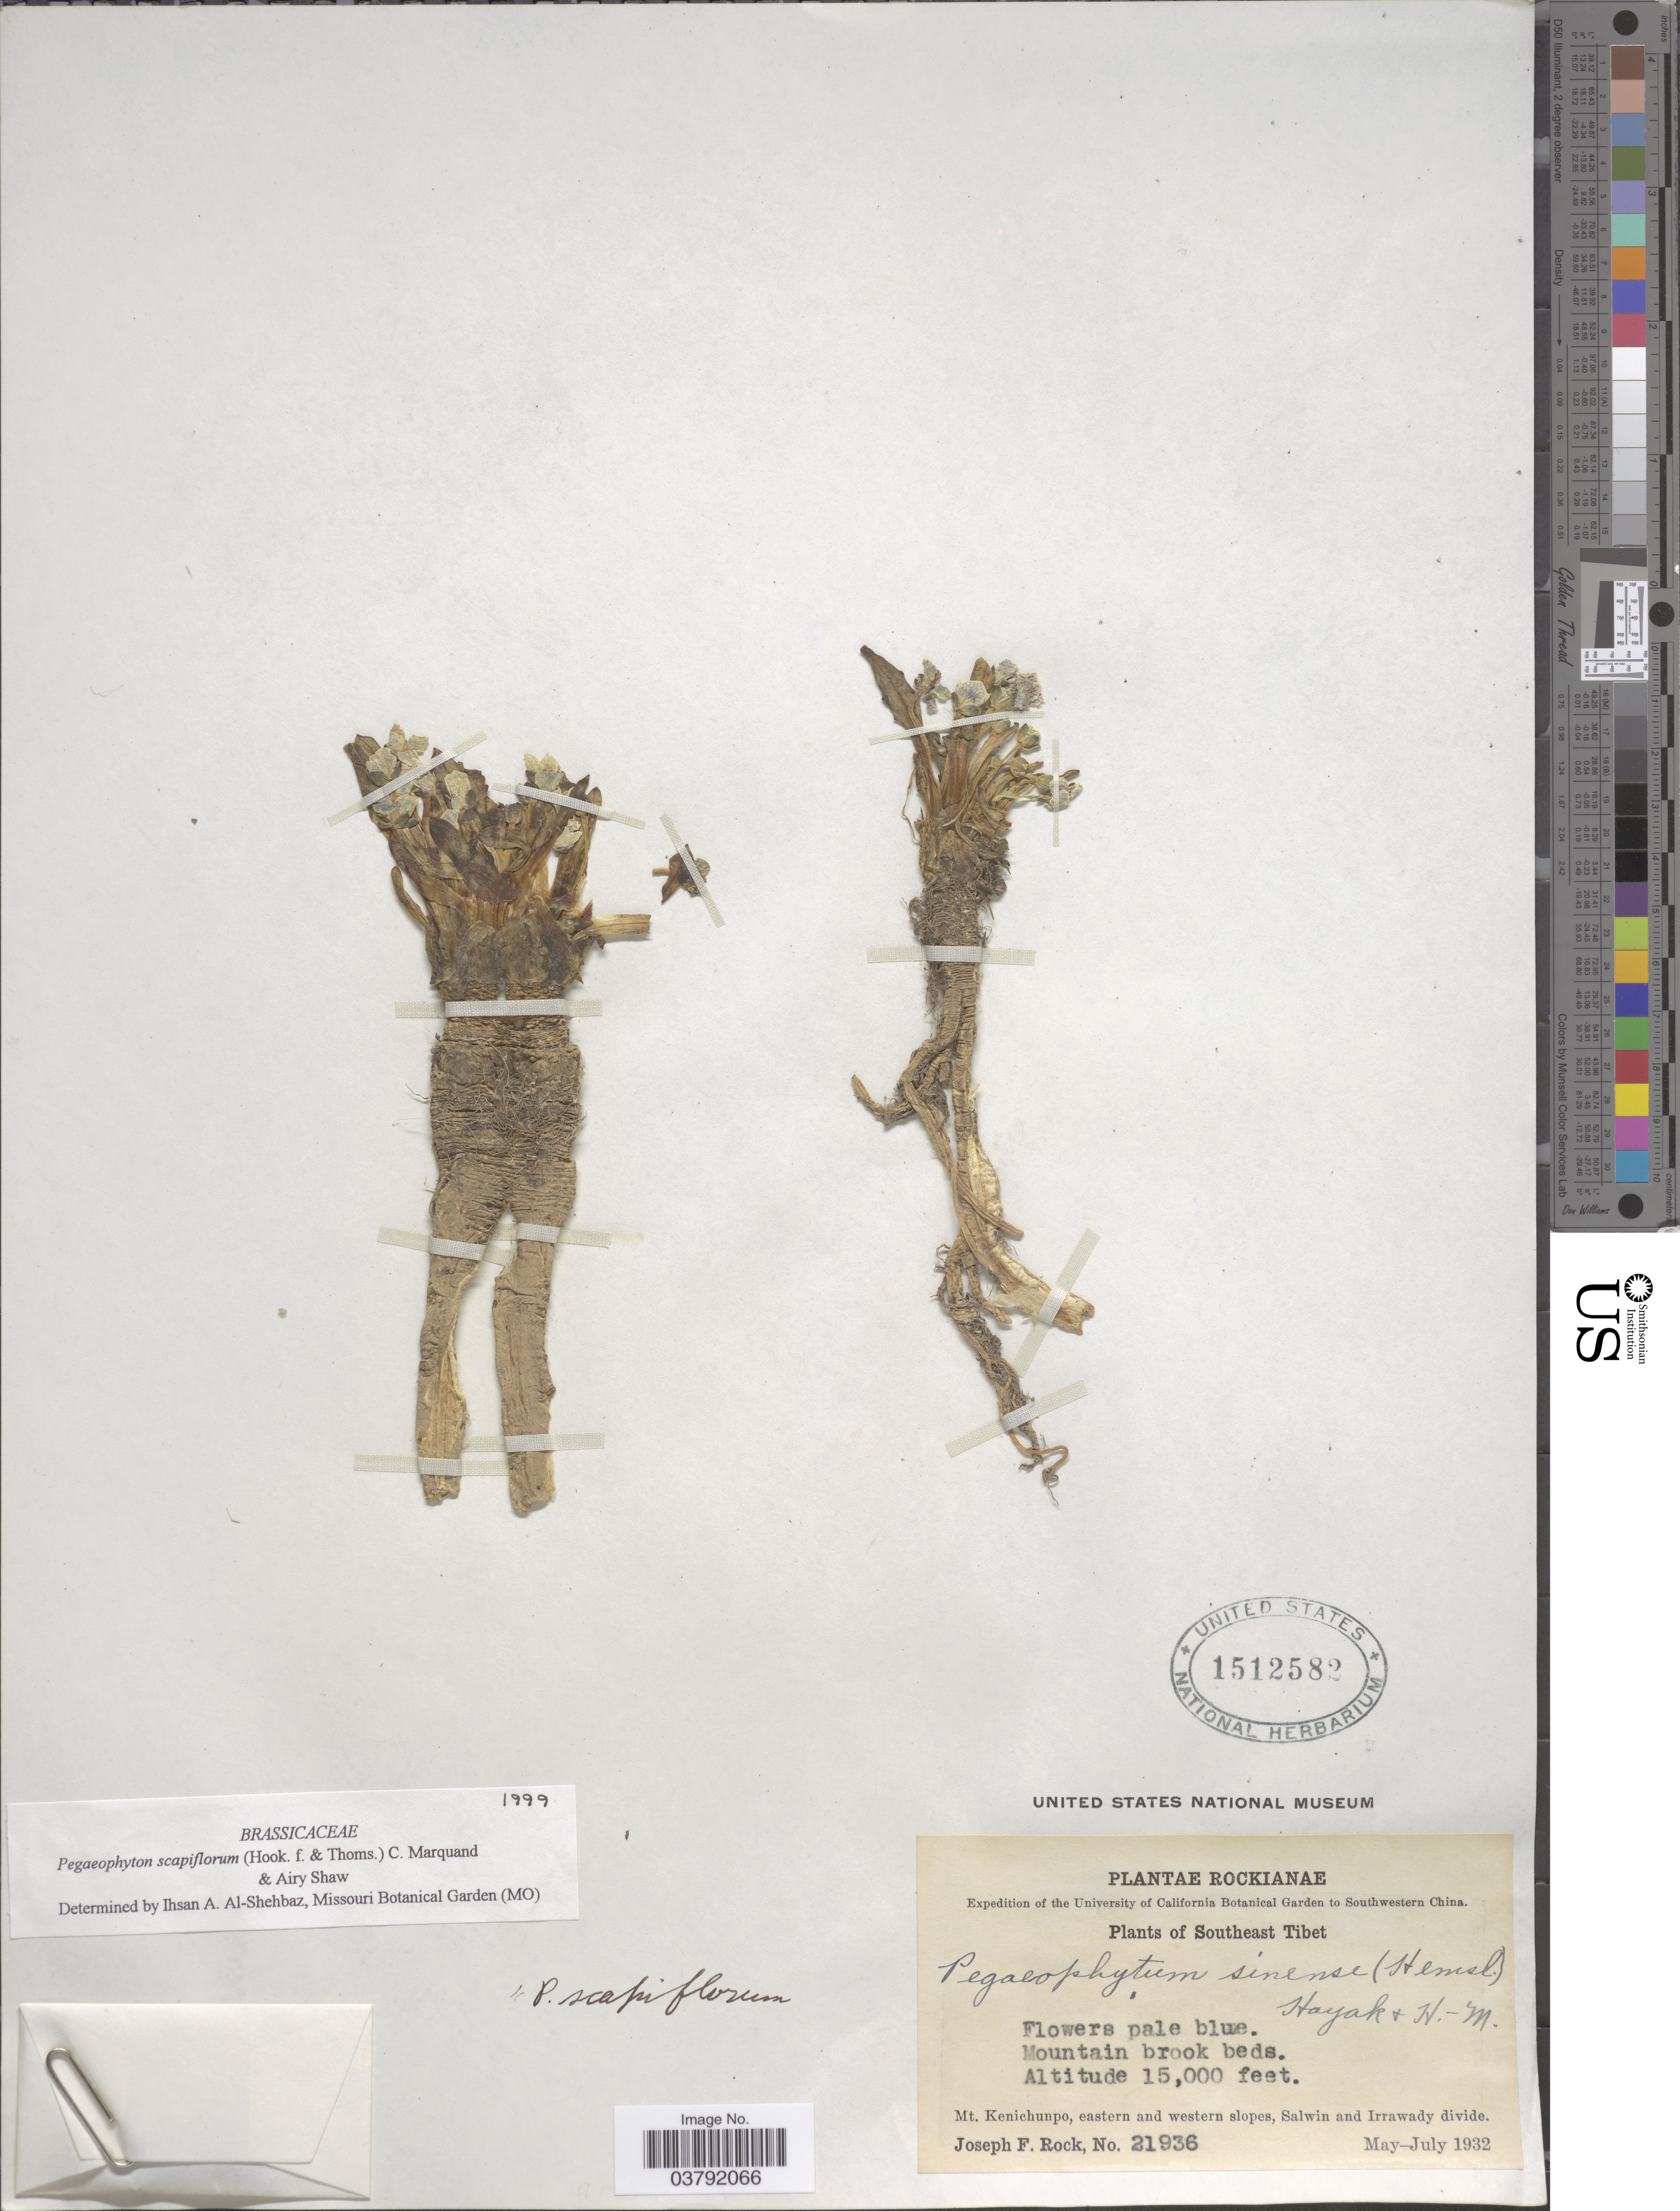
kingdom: Plantae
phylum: Tracheophyta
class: Magnoliopsida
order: Brassicales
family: Brassicaceae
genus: Pegaeophyton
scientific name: Pegaeophyton scapiflorum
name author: (Hook. f. & Thomson) C. Marquand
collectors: J. F. Rock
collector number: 21936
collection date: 1932-05/1932-07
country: China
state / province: Xizang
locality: Southwestern China. Southeast Tibet. Mt. Kenichunpo, eastern and western slopes, Salwin and Irrawady divide.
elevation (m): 4572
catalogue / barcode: US 1512582